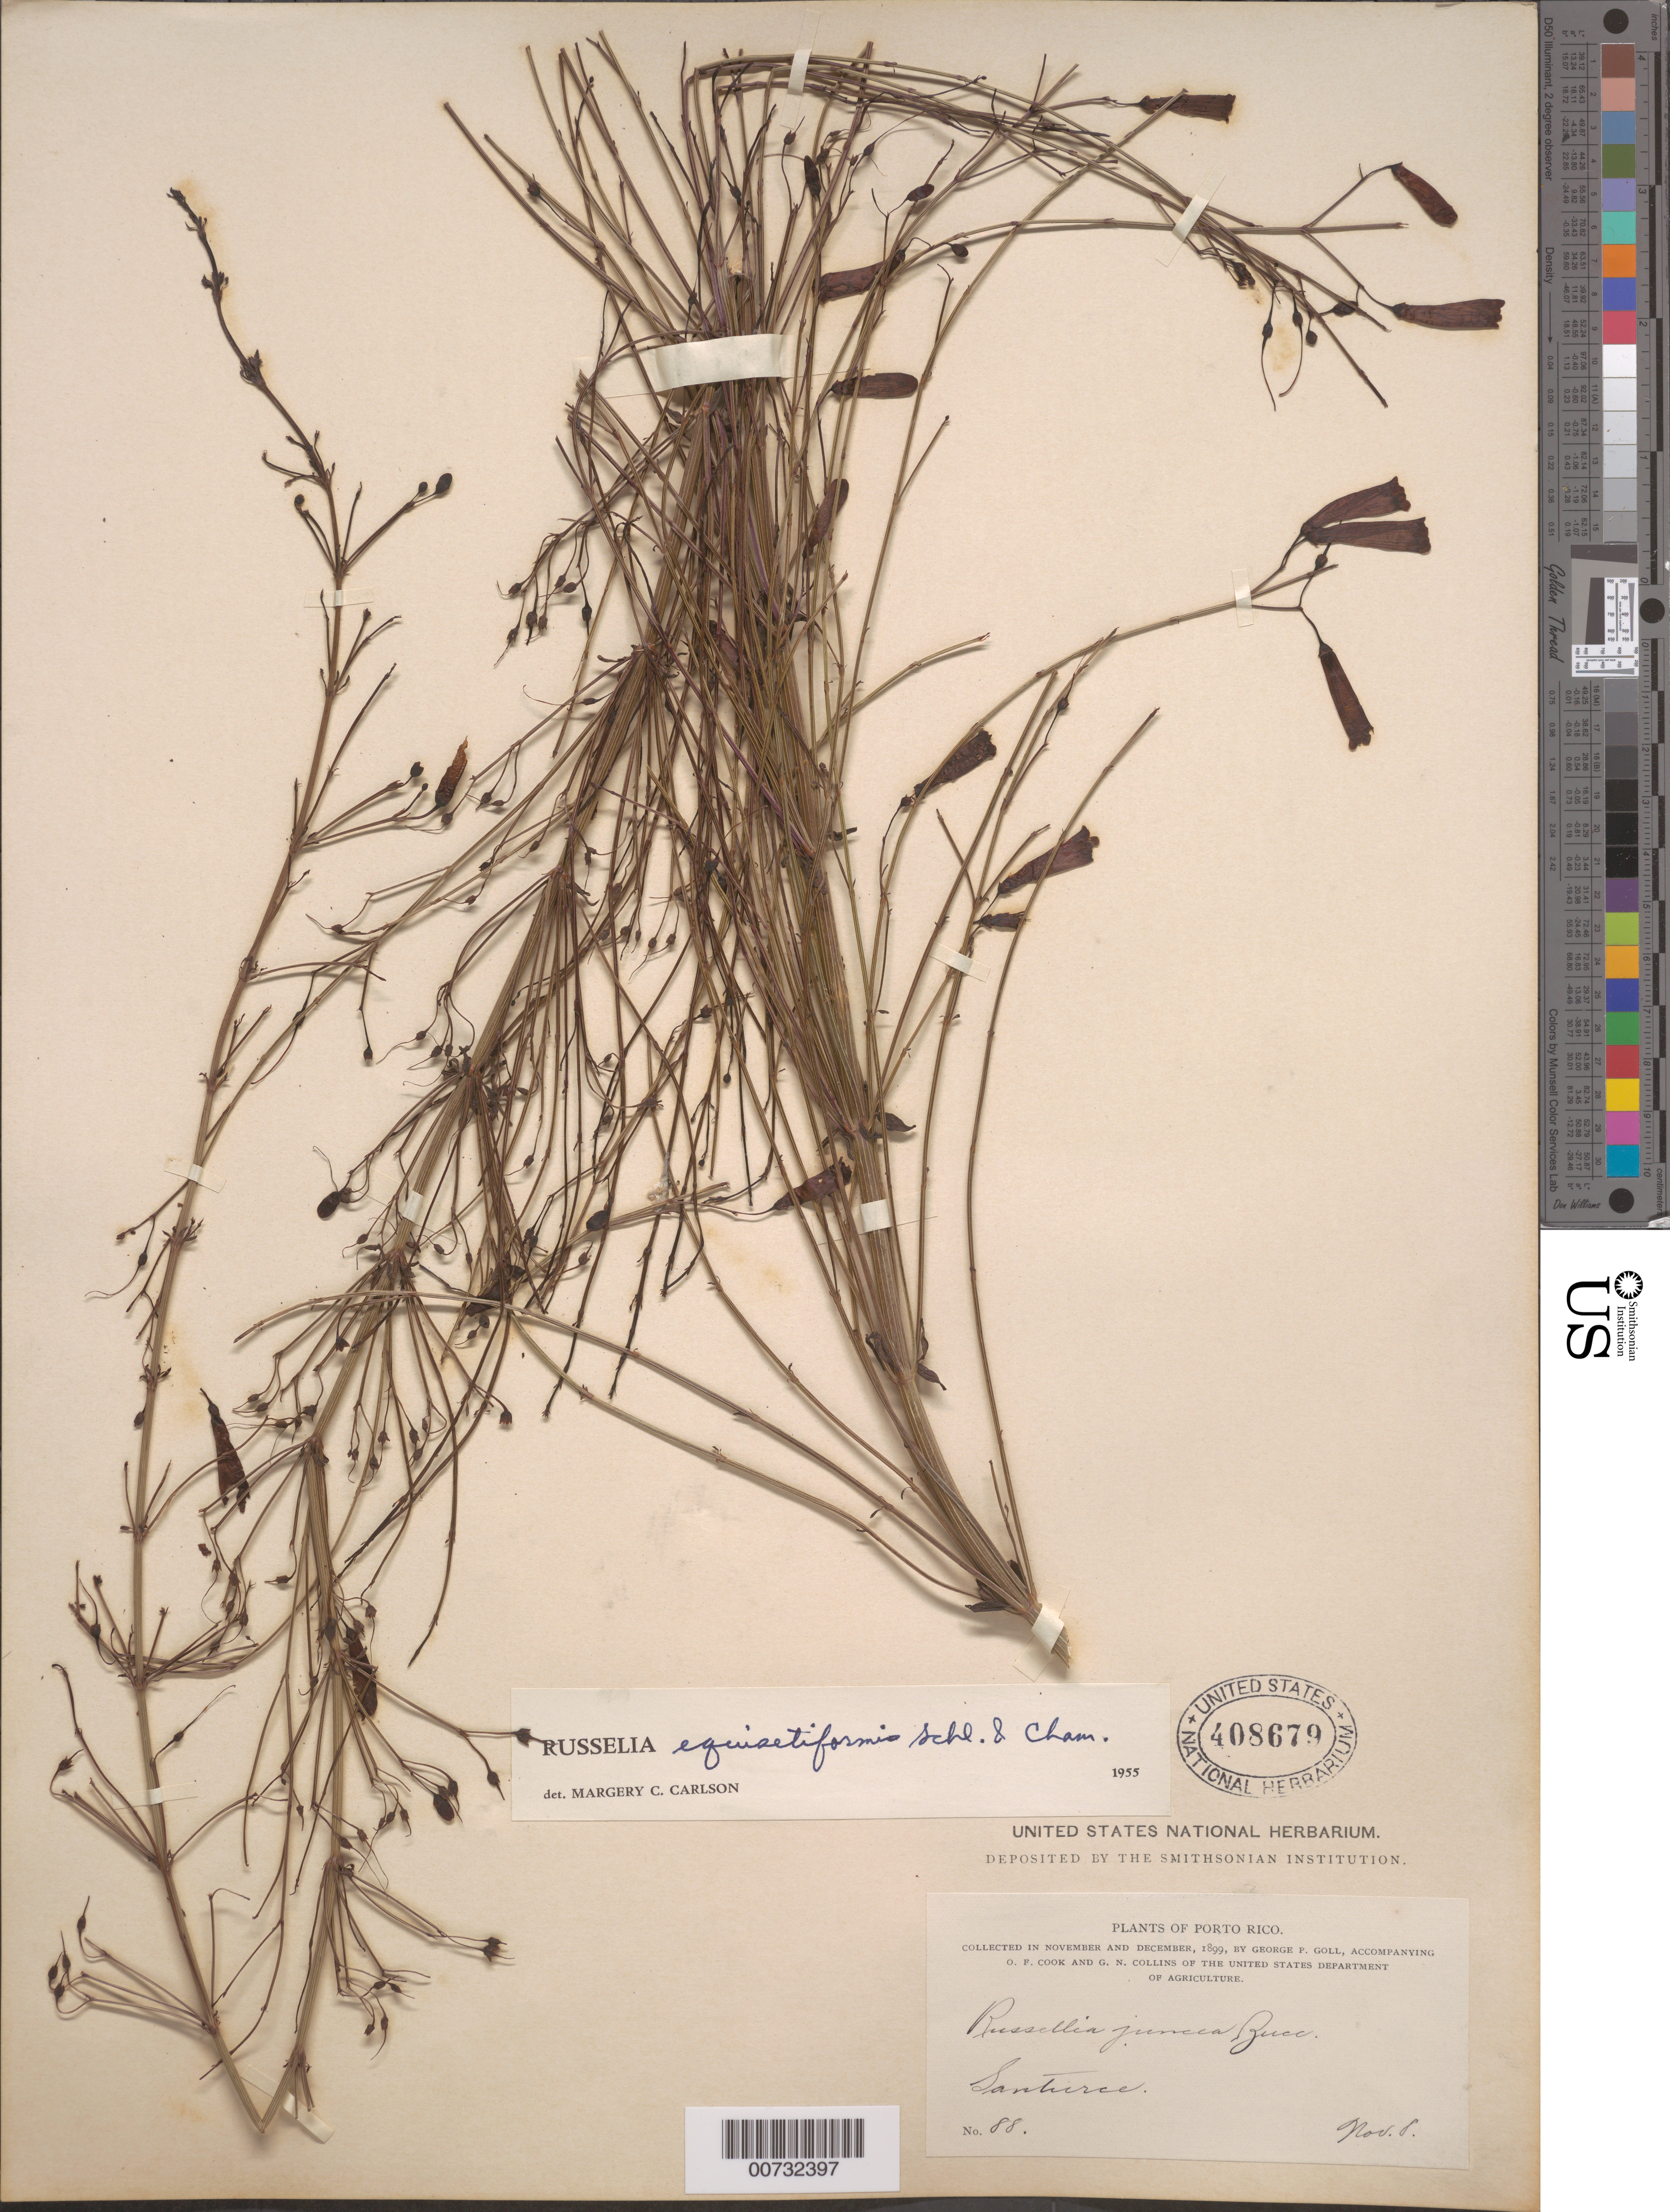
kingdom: Plantae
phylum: Tracheophyta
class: Magnoliopsida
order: Lamiales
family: Plantaginaceae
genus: Russelia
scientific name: Russelia equisetiformis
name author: Schltdl. & Cham.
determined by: Carlson, M. C.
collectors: G. Goll, O. F. Cook & G. N. Collins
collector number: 88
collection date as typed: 08 Nov 1899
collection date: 1899-11-08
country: Puerto Rico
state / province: San Juan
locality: Santurce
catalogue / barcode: US 408679